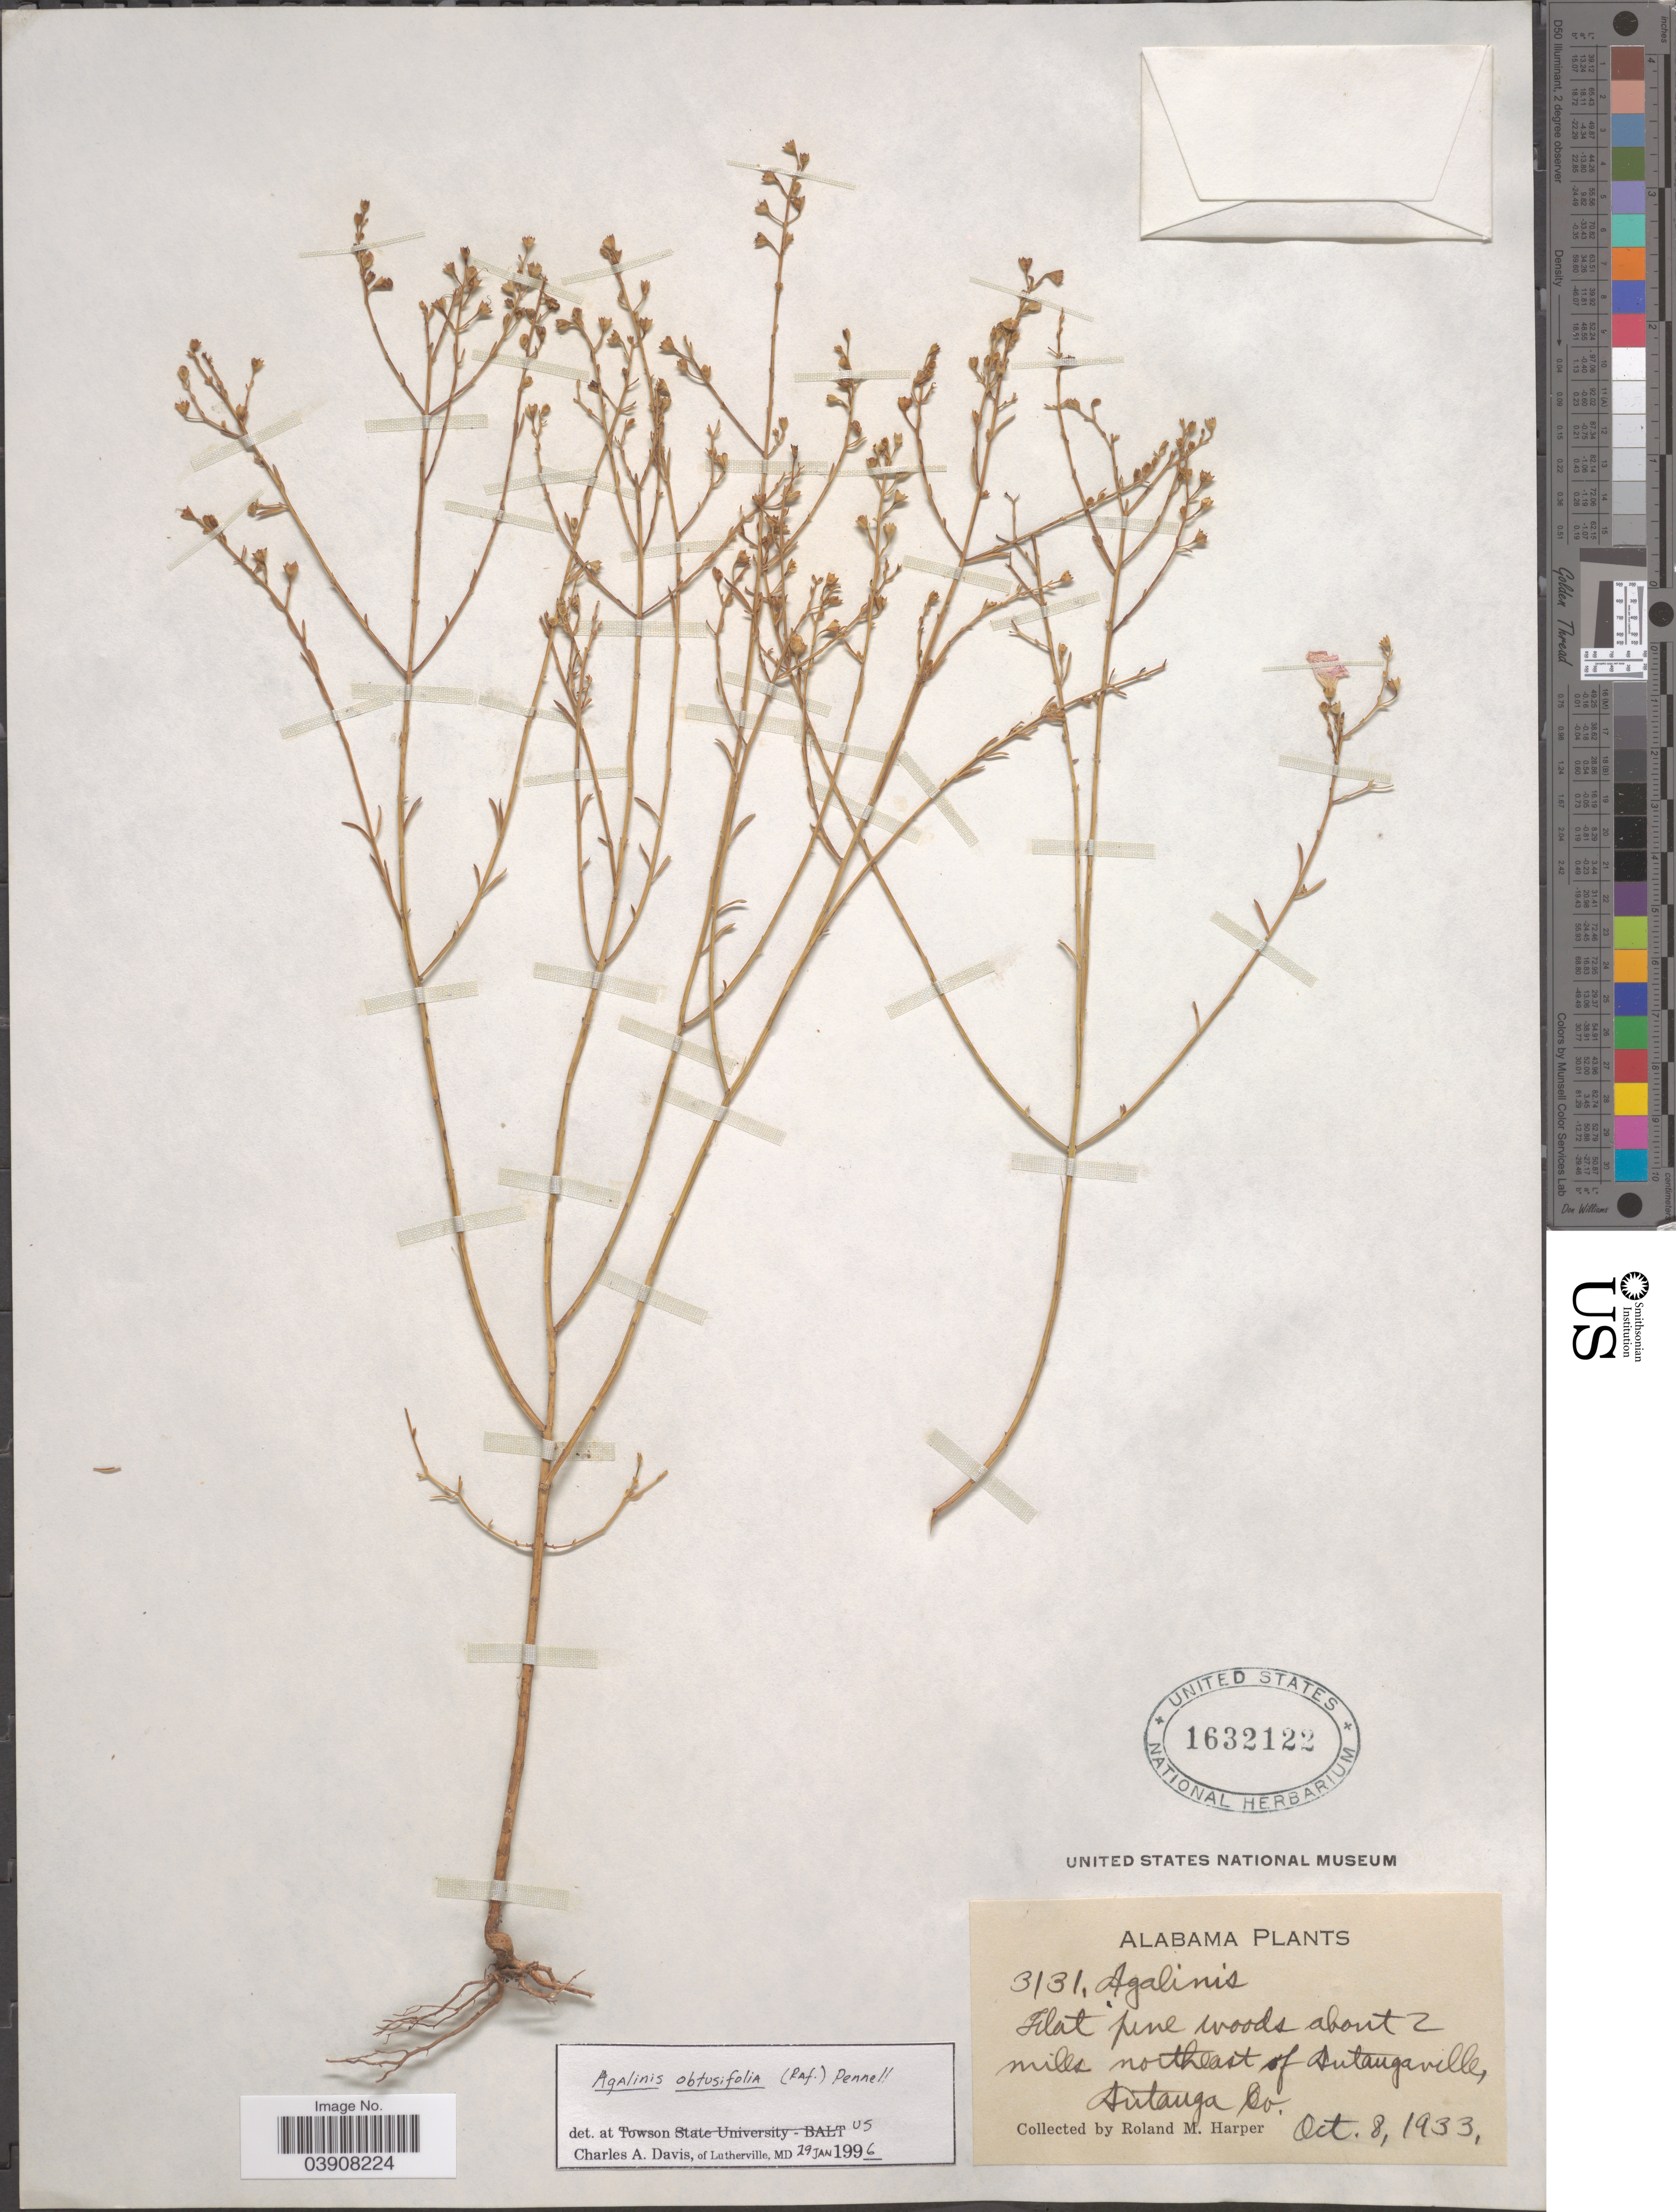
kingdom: Plantae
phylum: Tracheophyta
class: Magnoliopsida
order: Lamiales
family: Orobanchaceae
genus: Agalinis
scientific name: Agalinis obtusifolia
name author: Raf.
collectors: R. M. Harper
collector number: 3131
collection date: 1933-10-08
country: United States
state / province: Alabama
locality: Flat pine woods about 2 miles northeast of Autaugaville, Autauga Co.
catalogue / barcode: US 1632122